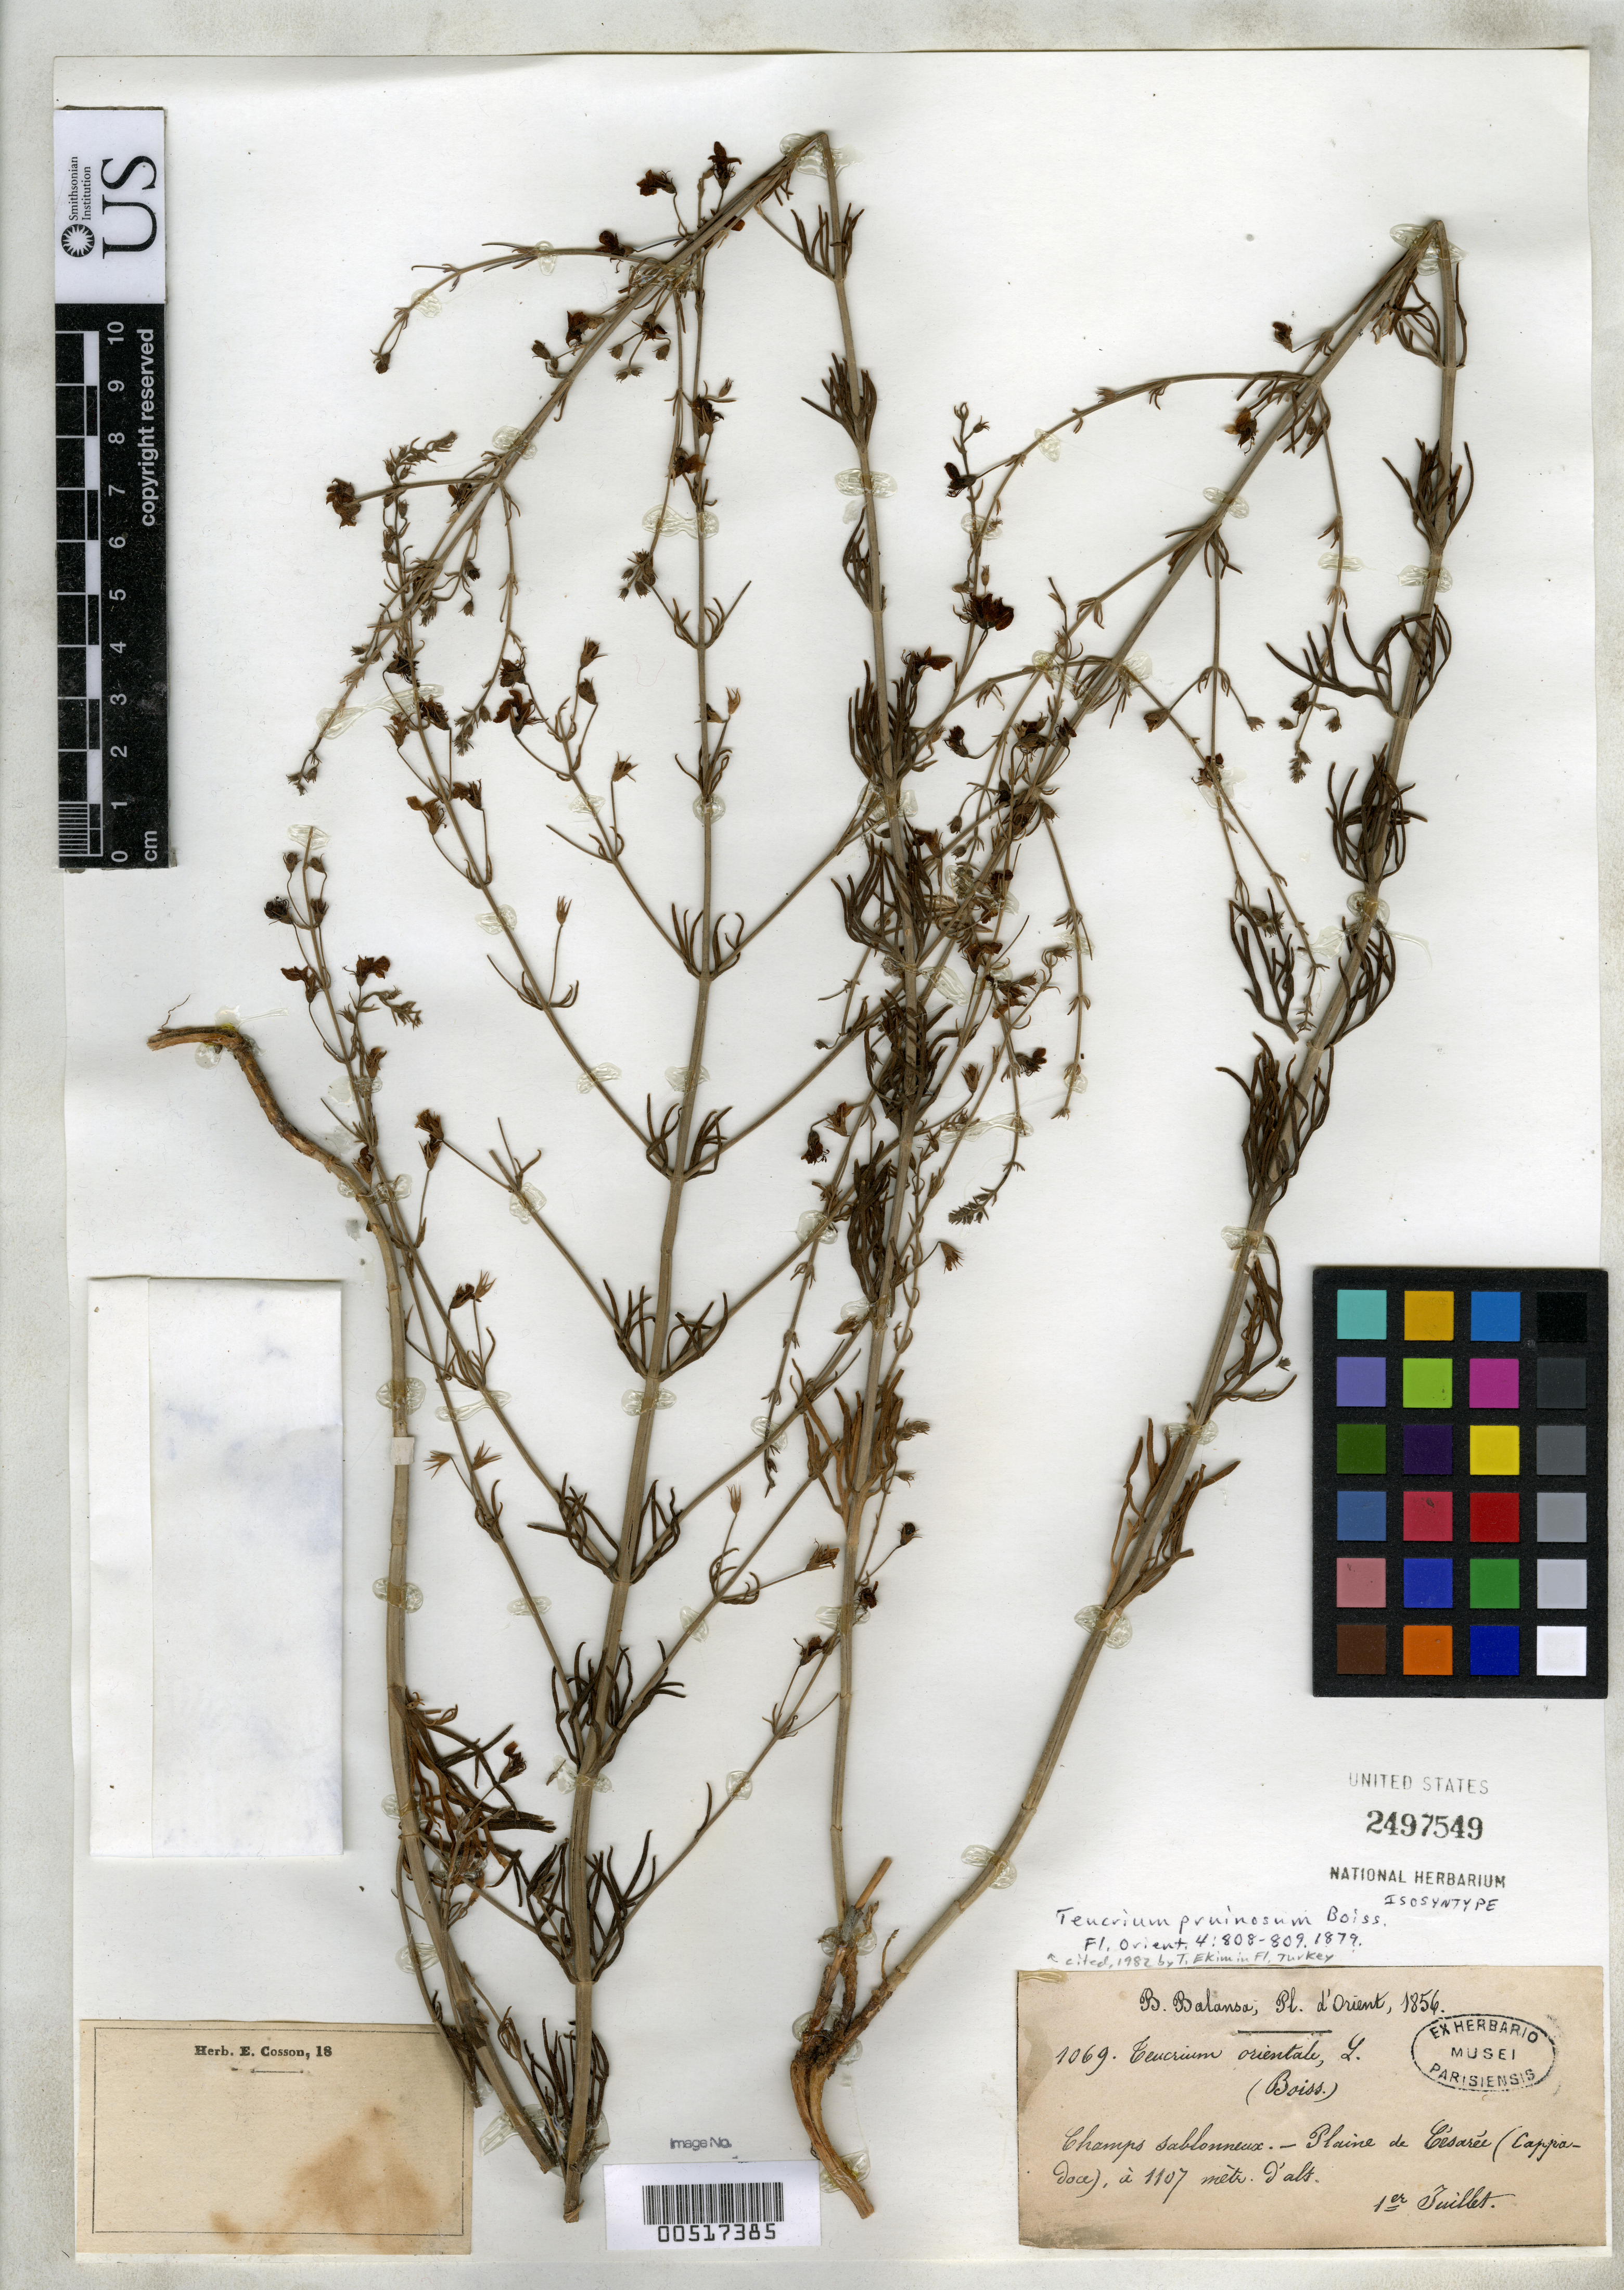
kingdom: Plantae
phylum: Tracheophyta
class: Magnoliopsida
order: Lamiales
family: Lamiaceae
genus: Teucrium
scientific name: Teucrium pruinosum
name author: Boiss.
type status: Isosyntype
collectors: B. Balansa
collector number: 1069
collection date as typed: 01 Jul 1856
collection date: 1856-07-01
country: Turkey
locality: Champs Sablonneux. plaine de Cesaree, Cappadoce.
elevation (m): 1107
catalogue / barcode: US 2497549